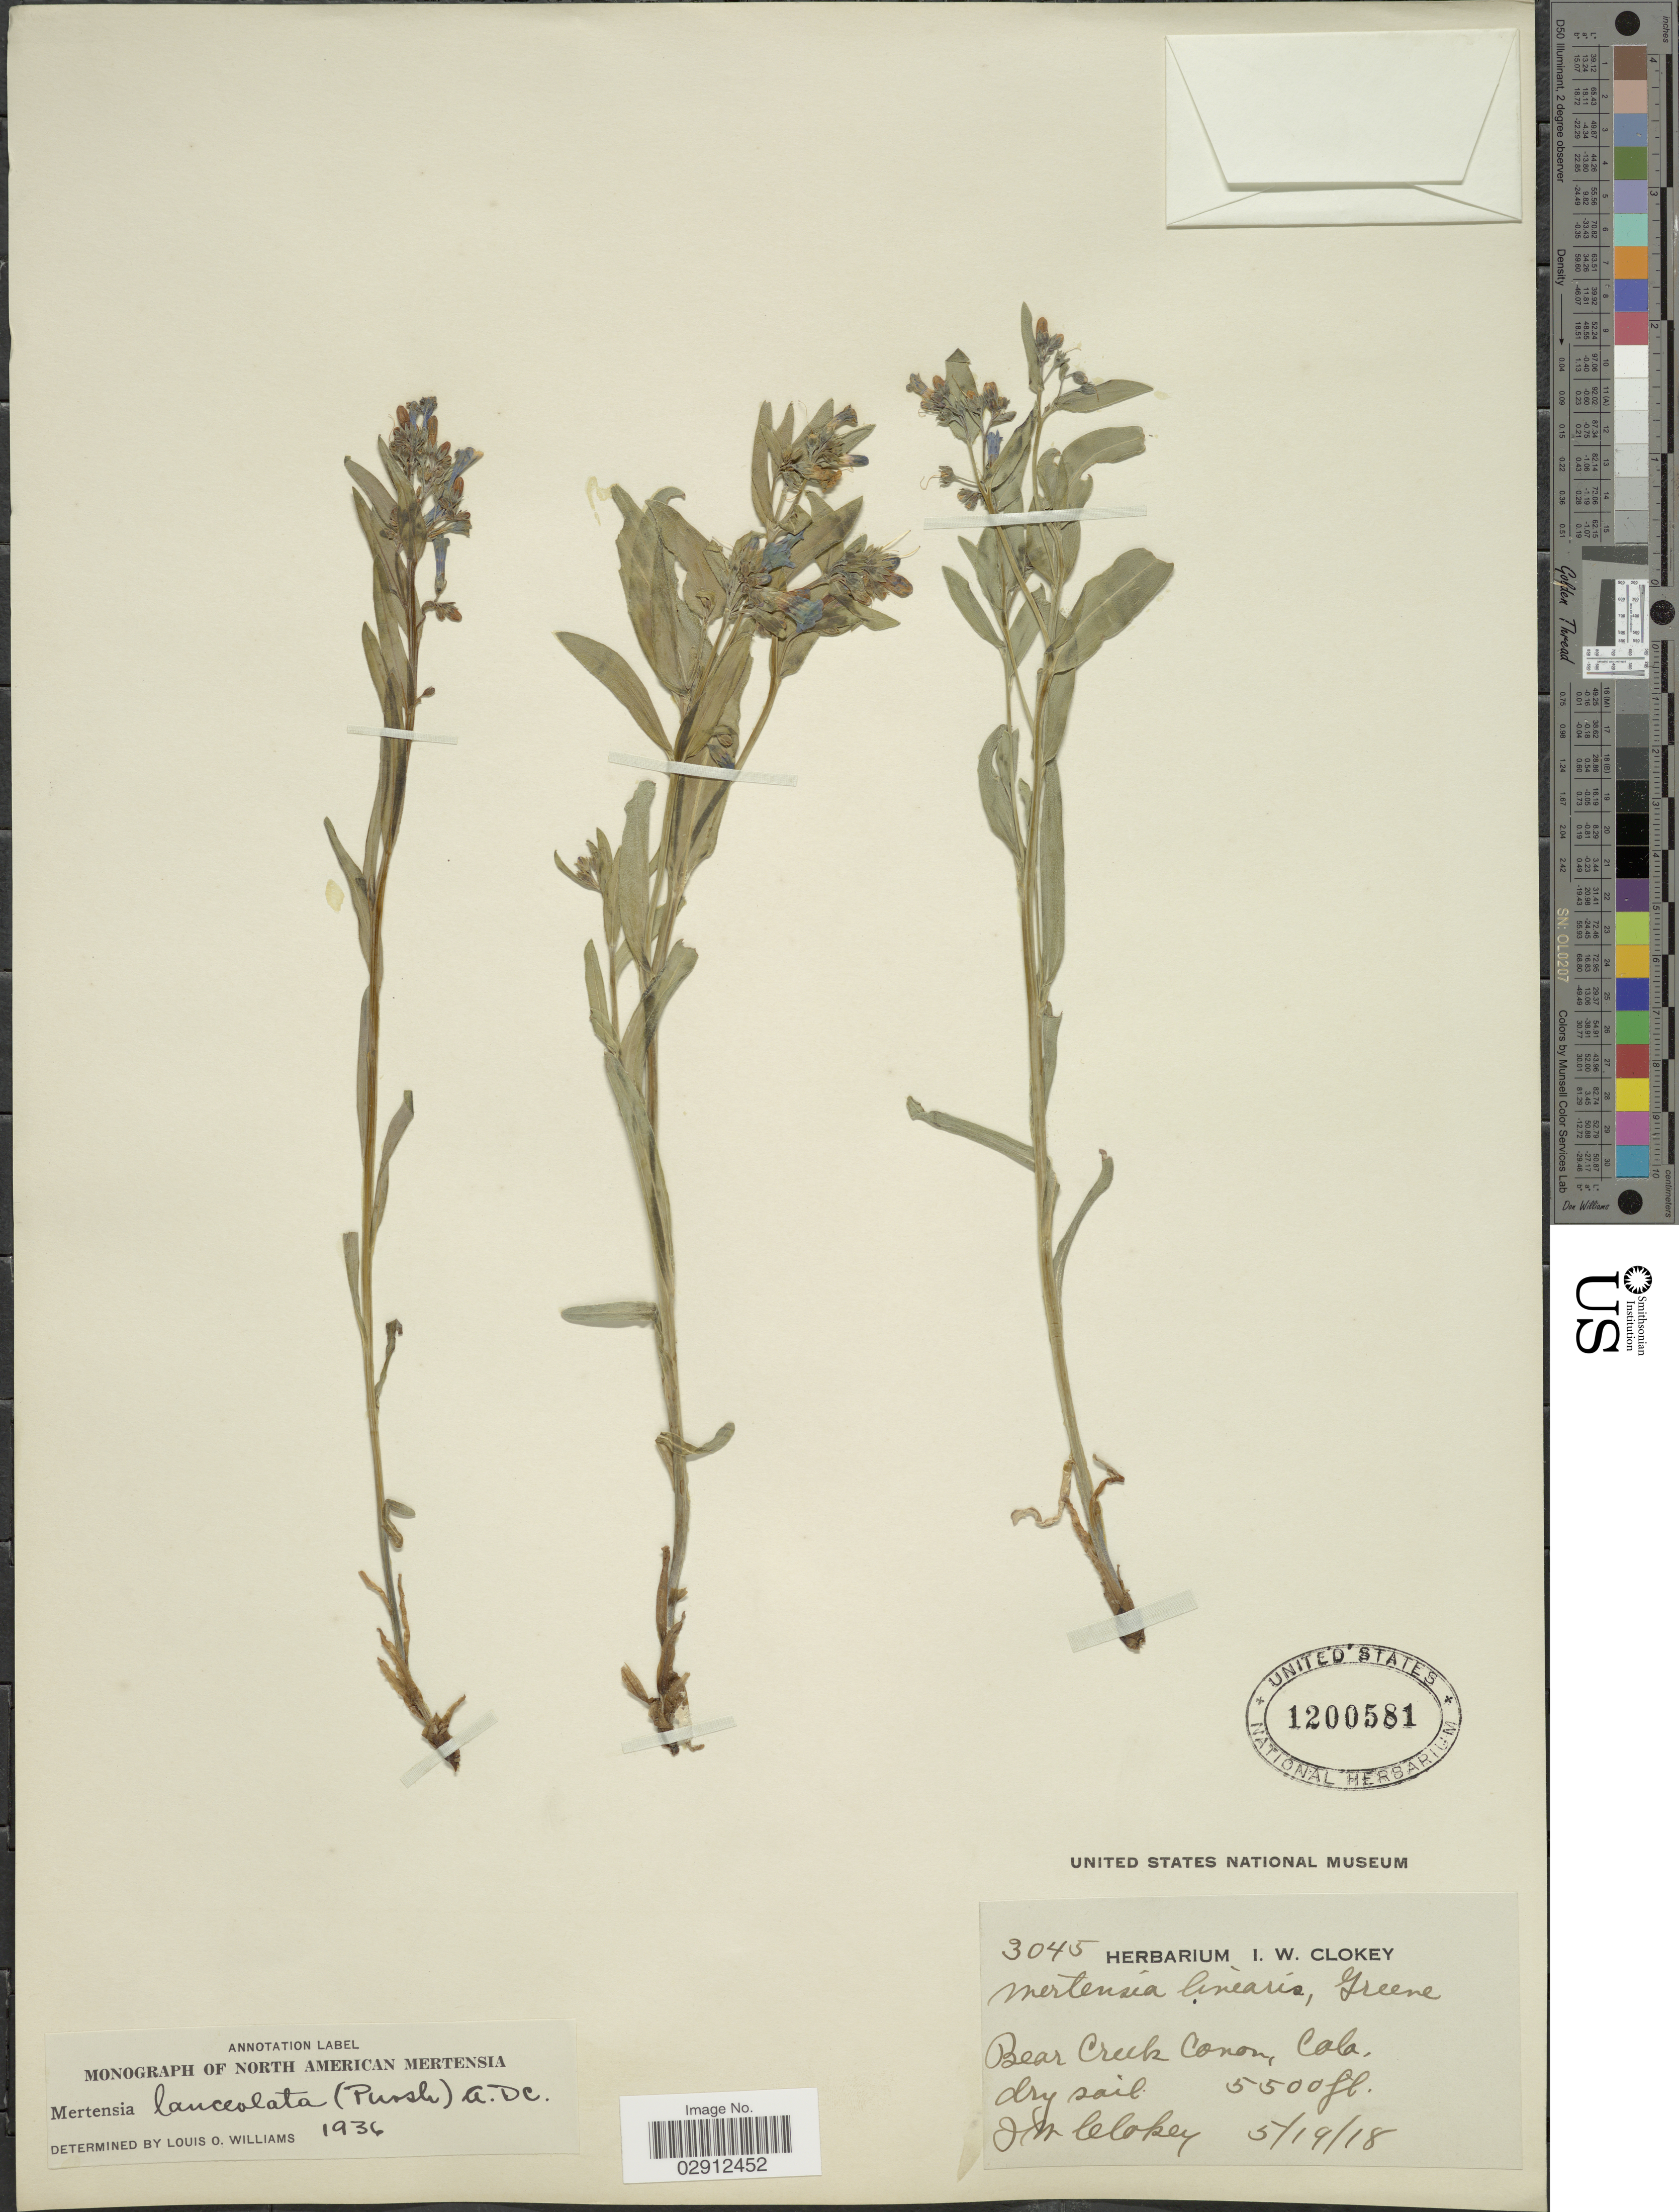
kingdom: Plantae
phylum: Tracheophyta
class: Magnoliopsida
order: Boraginales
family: Boraginaceae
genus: Mertensia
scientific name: Mertensia lanceolata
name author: (Pursh) DC. ex A. DC.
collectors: I. W. Clokey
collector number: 3045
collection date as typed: Transcribed d/m/y: 19/5/18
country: United States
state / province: Colorado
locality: Bear Creek Canon, Colo.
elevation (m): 1676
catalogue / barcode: US 1200581